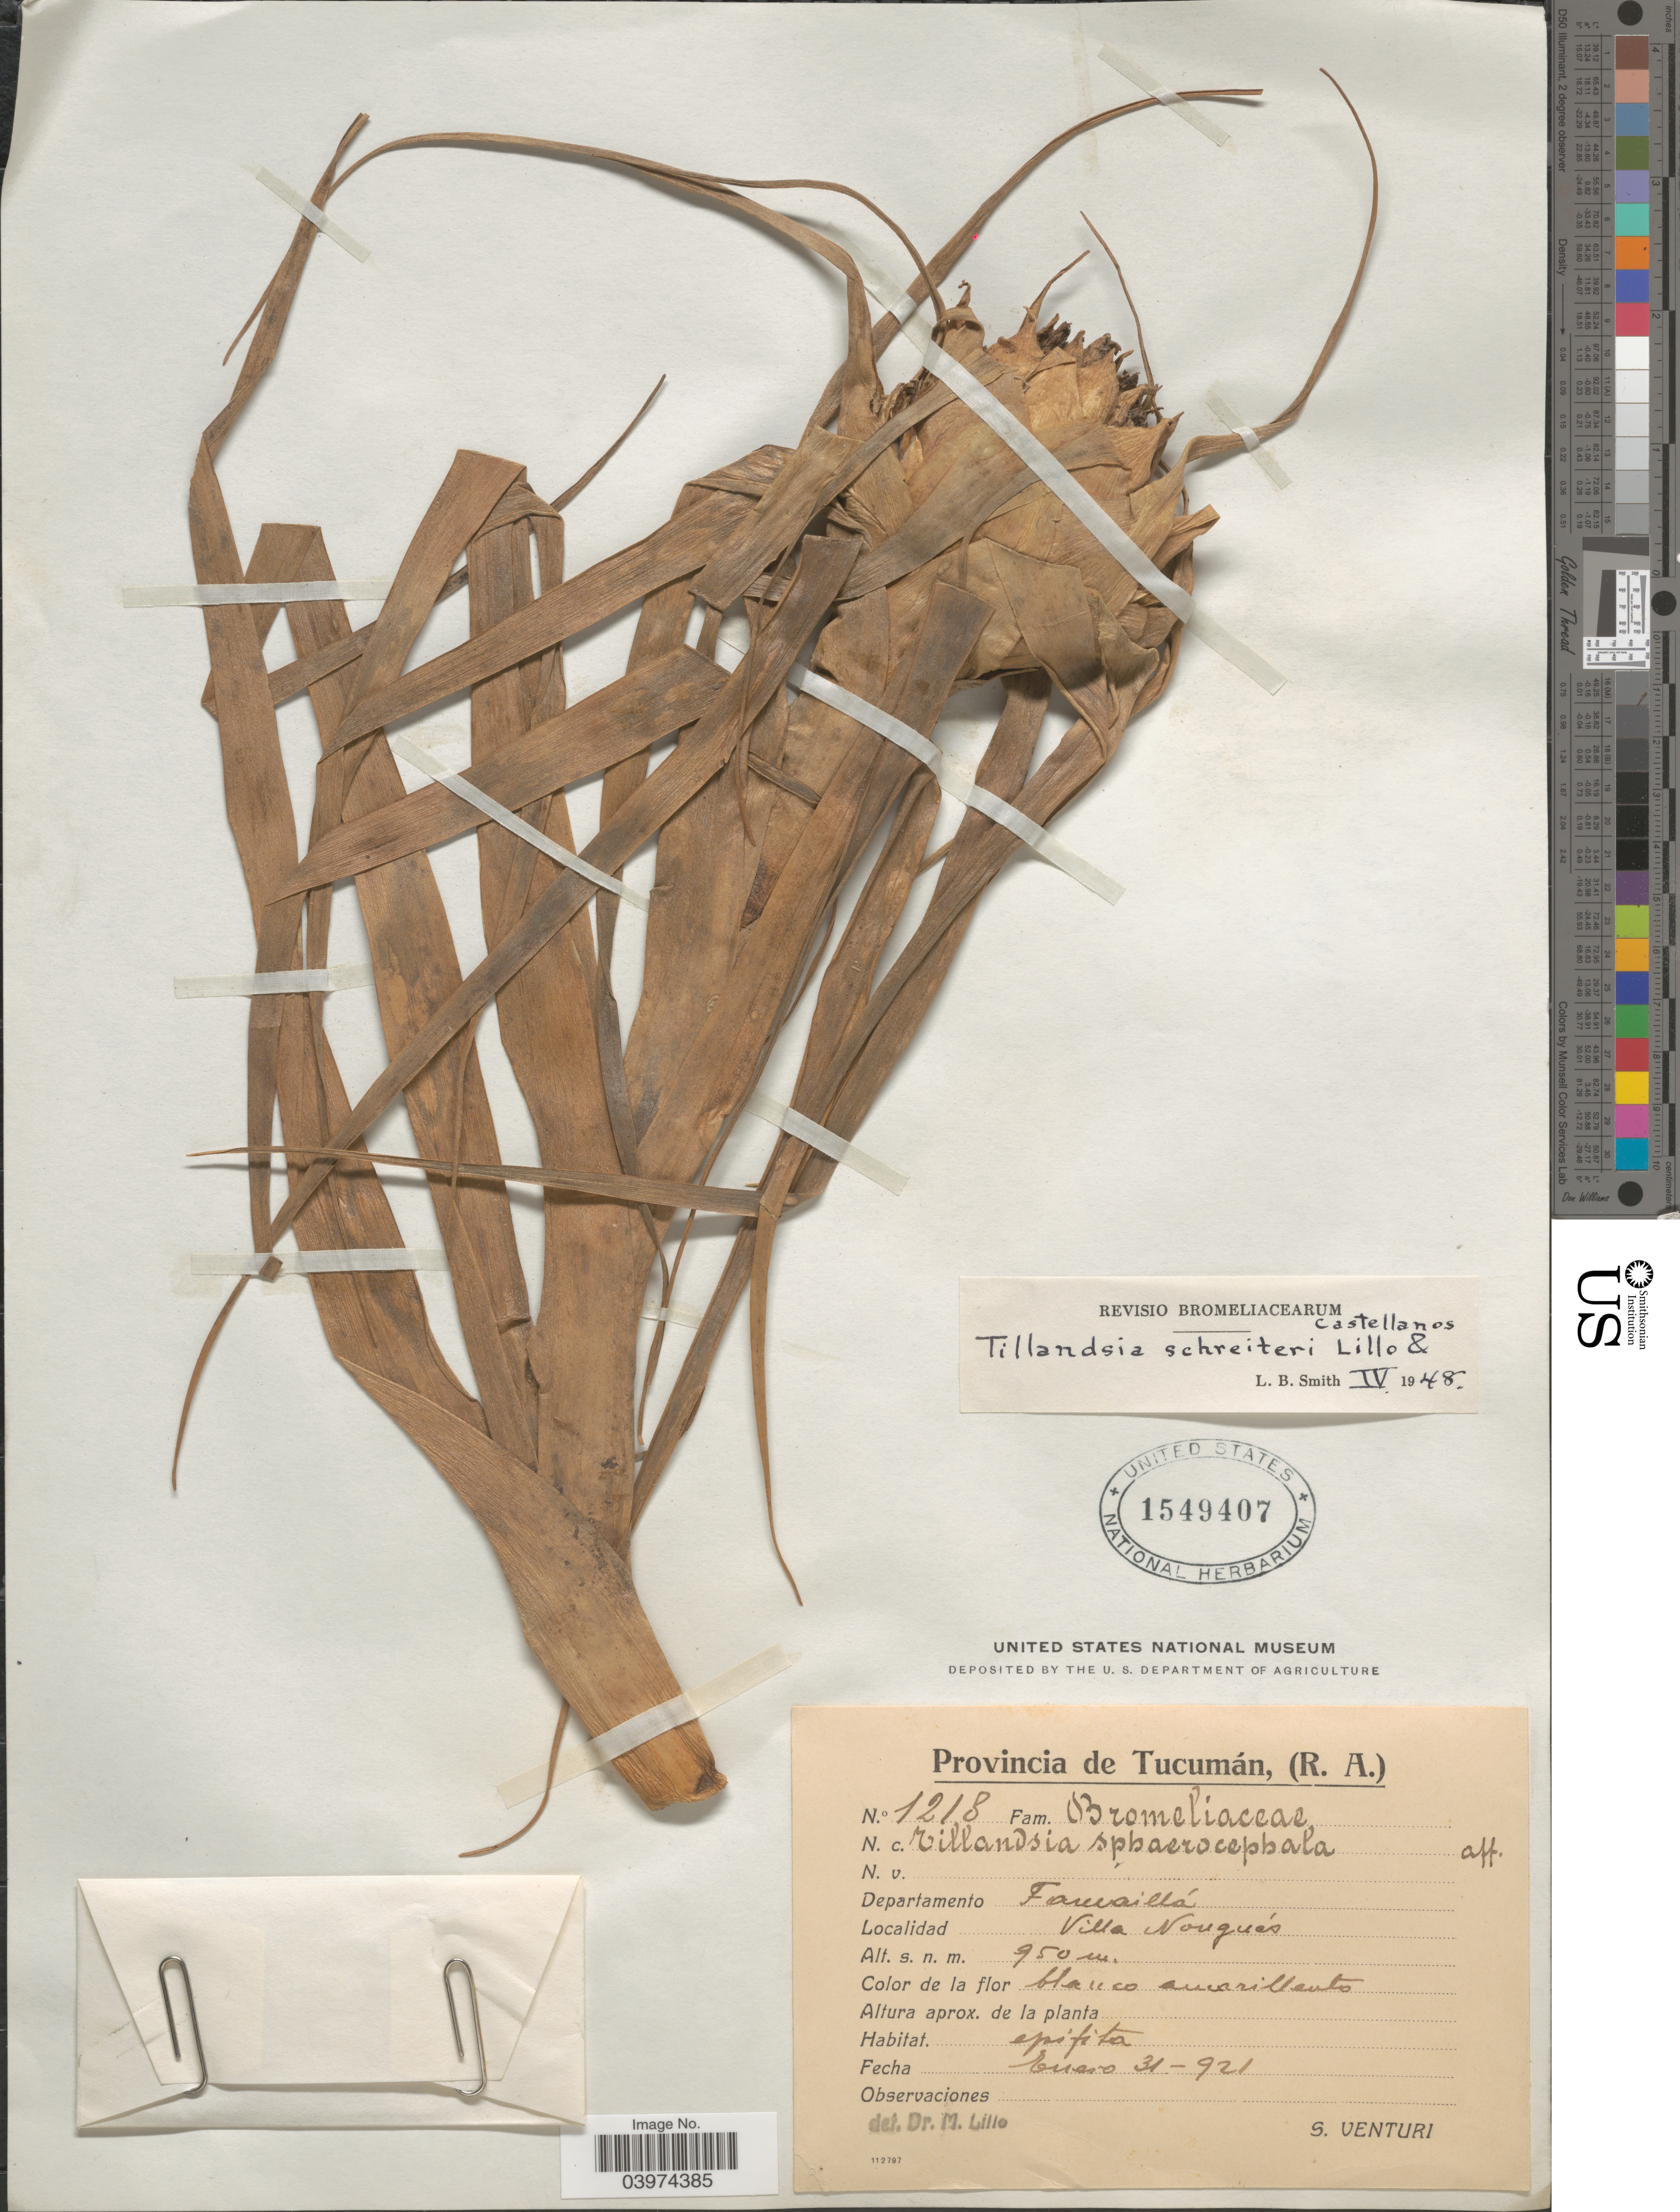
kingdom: Plantae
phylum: Tracheophyta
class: Liliopsida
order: Poales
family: Bromeliaceae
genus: Tillandsia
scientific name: Tillandsia sphaerocephala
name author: Baker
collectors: S. Venturi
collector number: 1218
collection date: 1921-01-31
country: Argentina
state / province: Tucuman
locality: Departamento Famaillá. Villa Nougués.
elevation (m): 950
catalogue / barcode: US 1549407